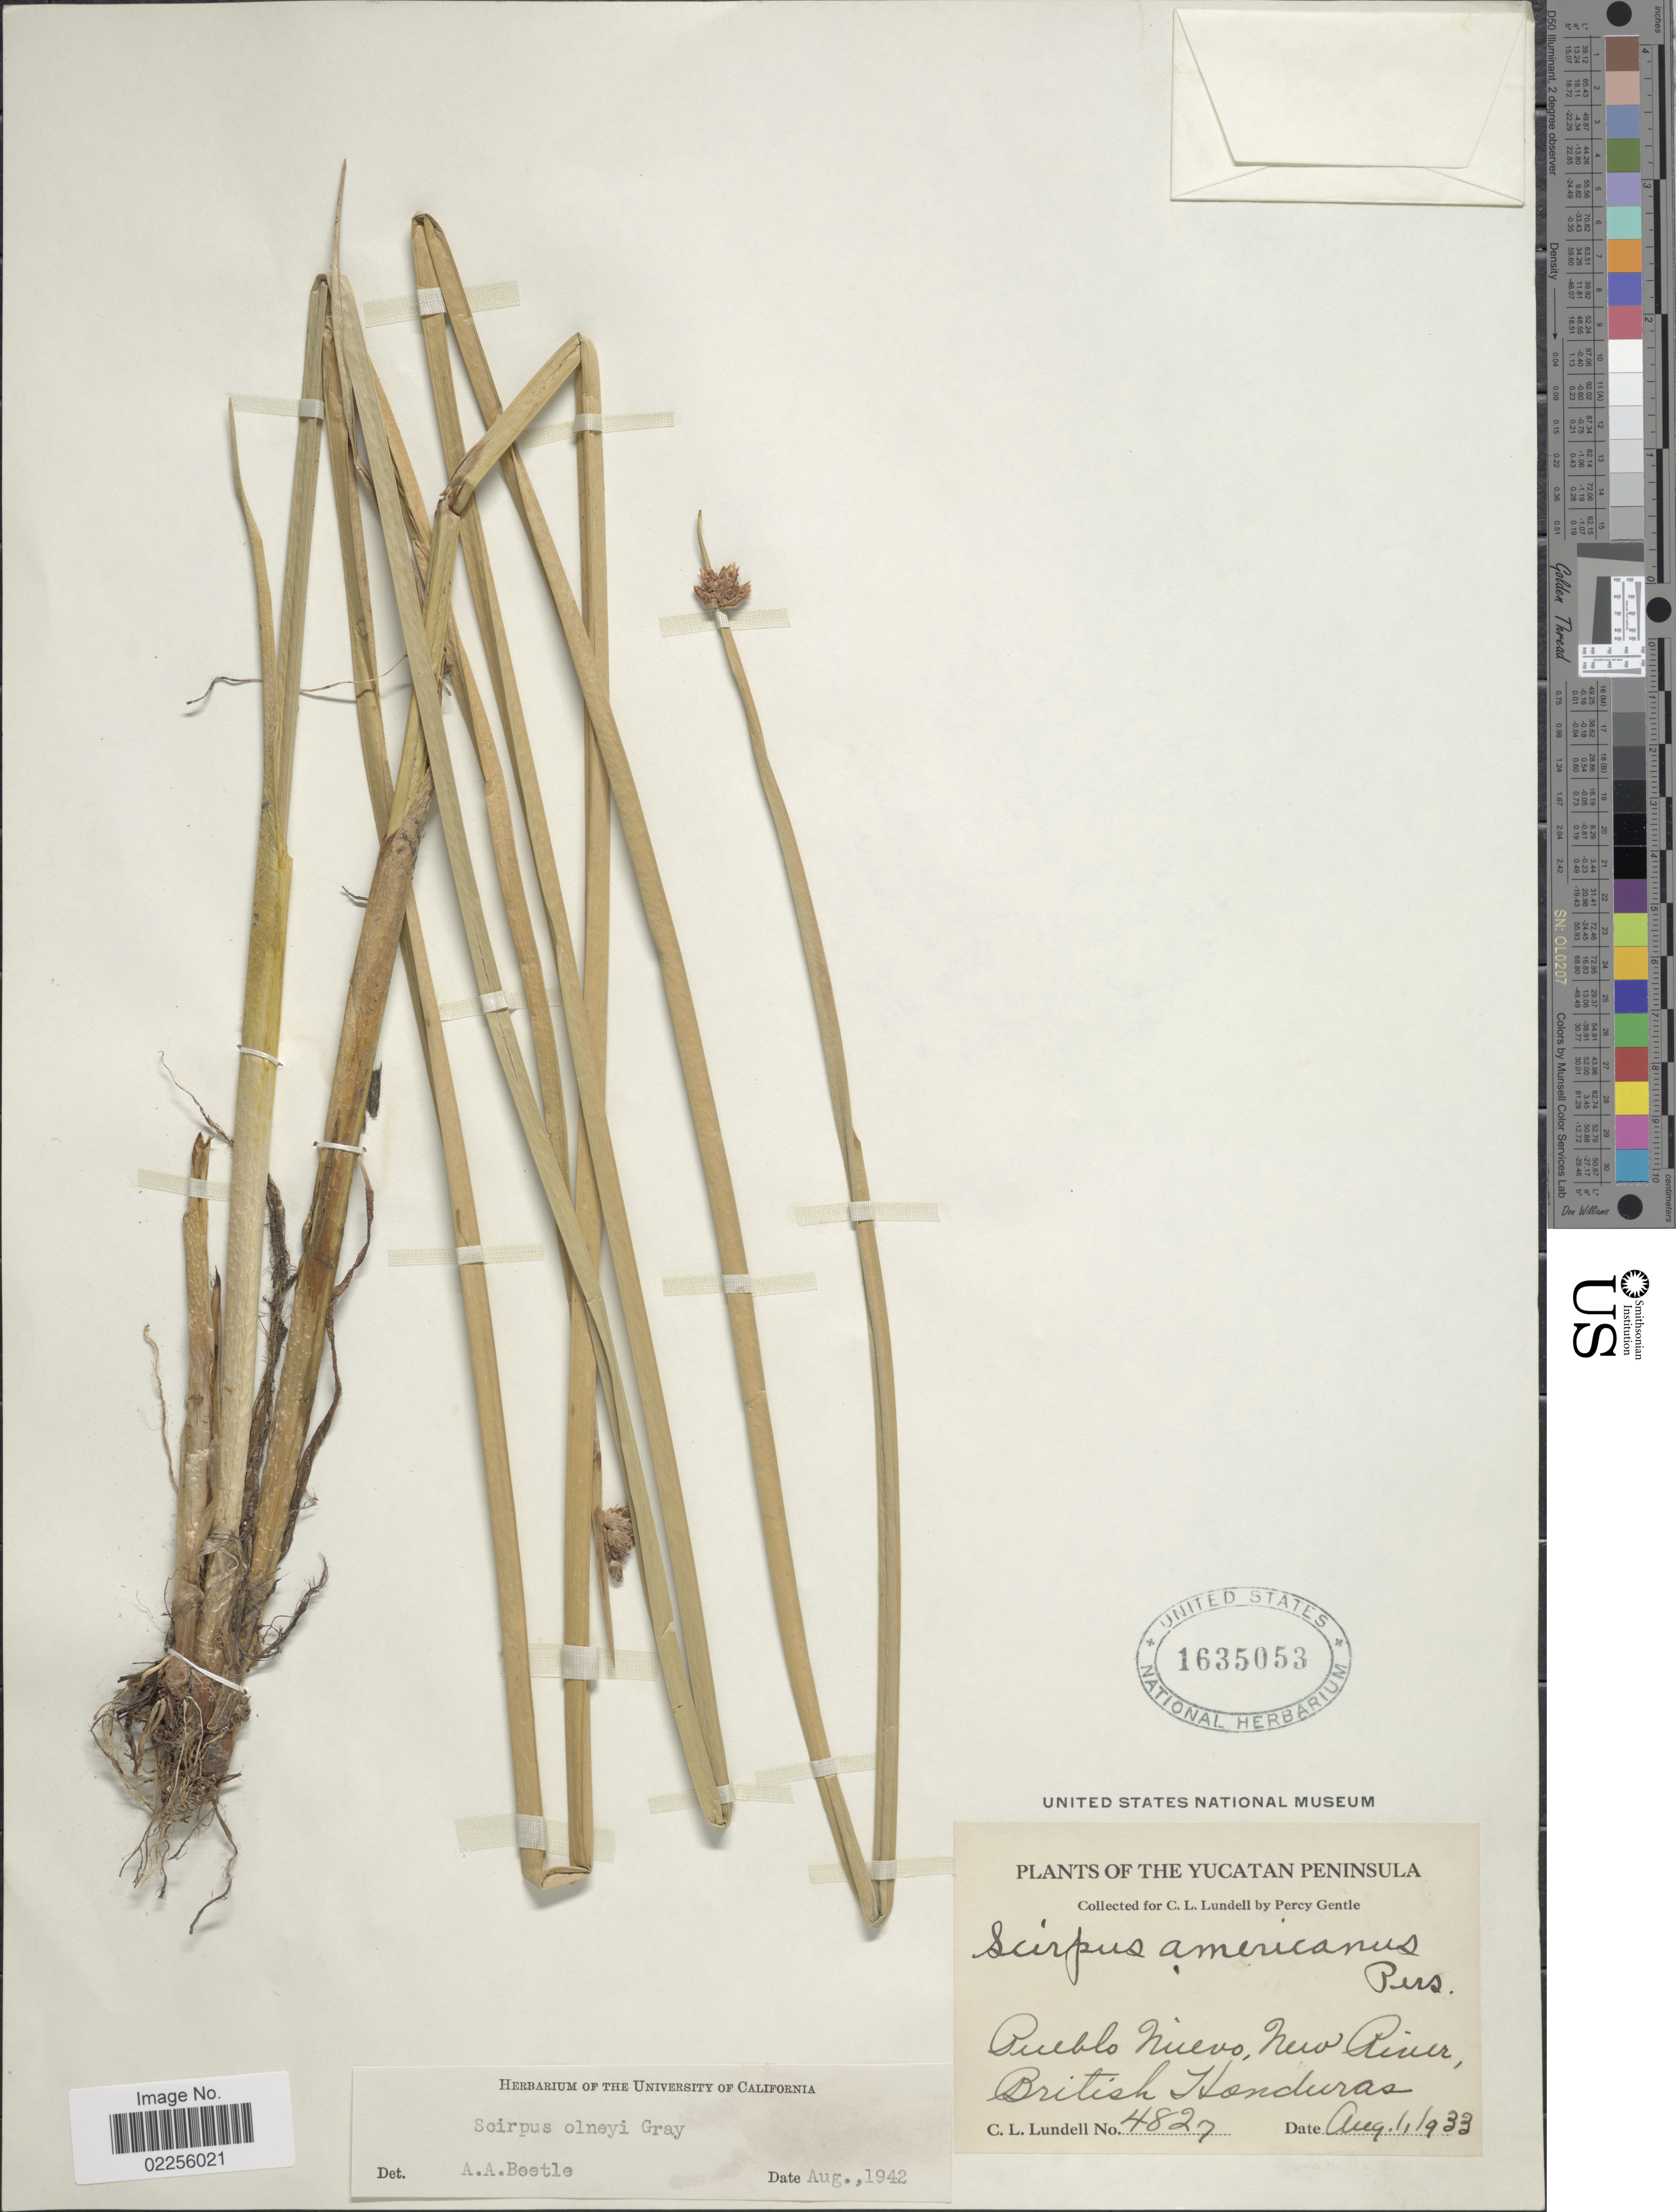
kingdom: Plantae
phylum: Tracheophyta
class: Liliopsida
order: Poales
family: Cyperaceae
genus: Schoenoplectus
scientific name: Schoenoplectus americanus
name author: (Pers.) Volkart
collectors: C. L. Lundell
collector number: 4827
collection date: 1933-08-01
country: Belize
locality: The Yucatan Peninsula, Pueblo Nuevo, New River, British Honduras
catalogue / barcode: US 1635053